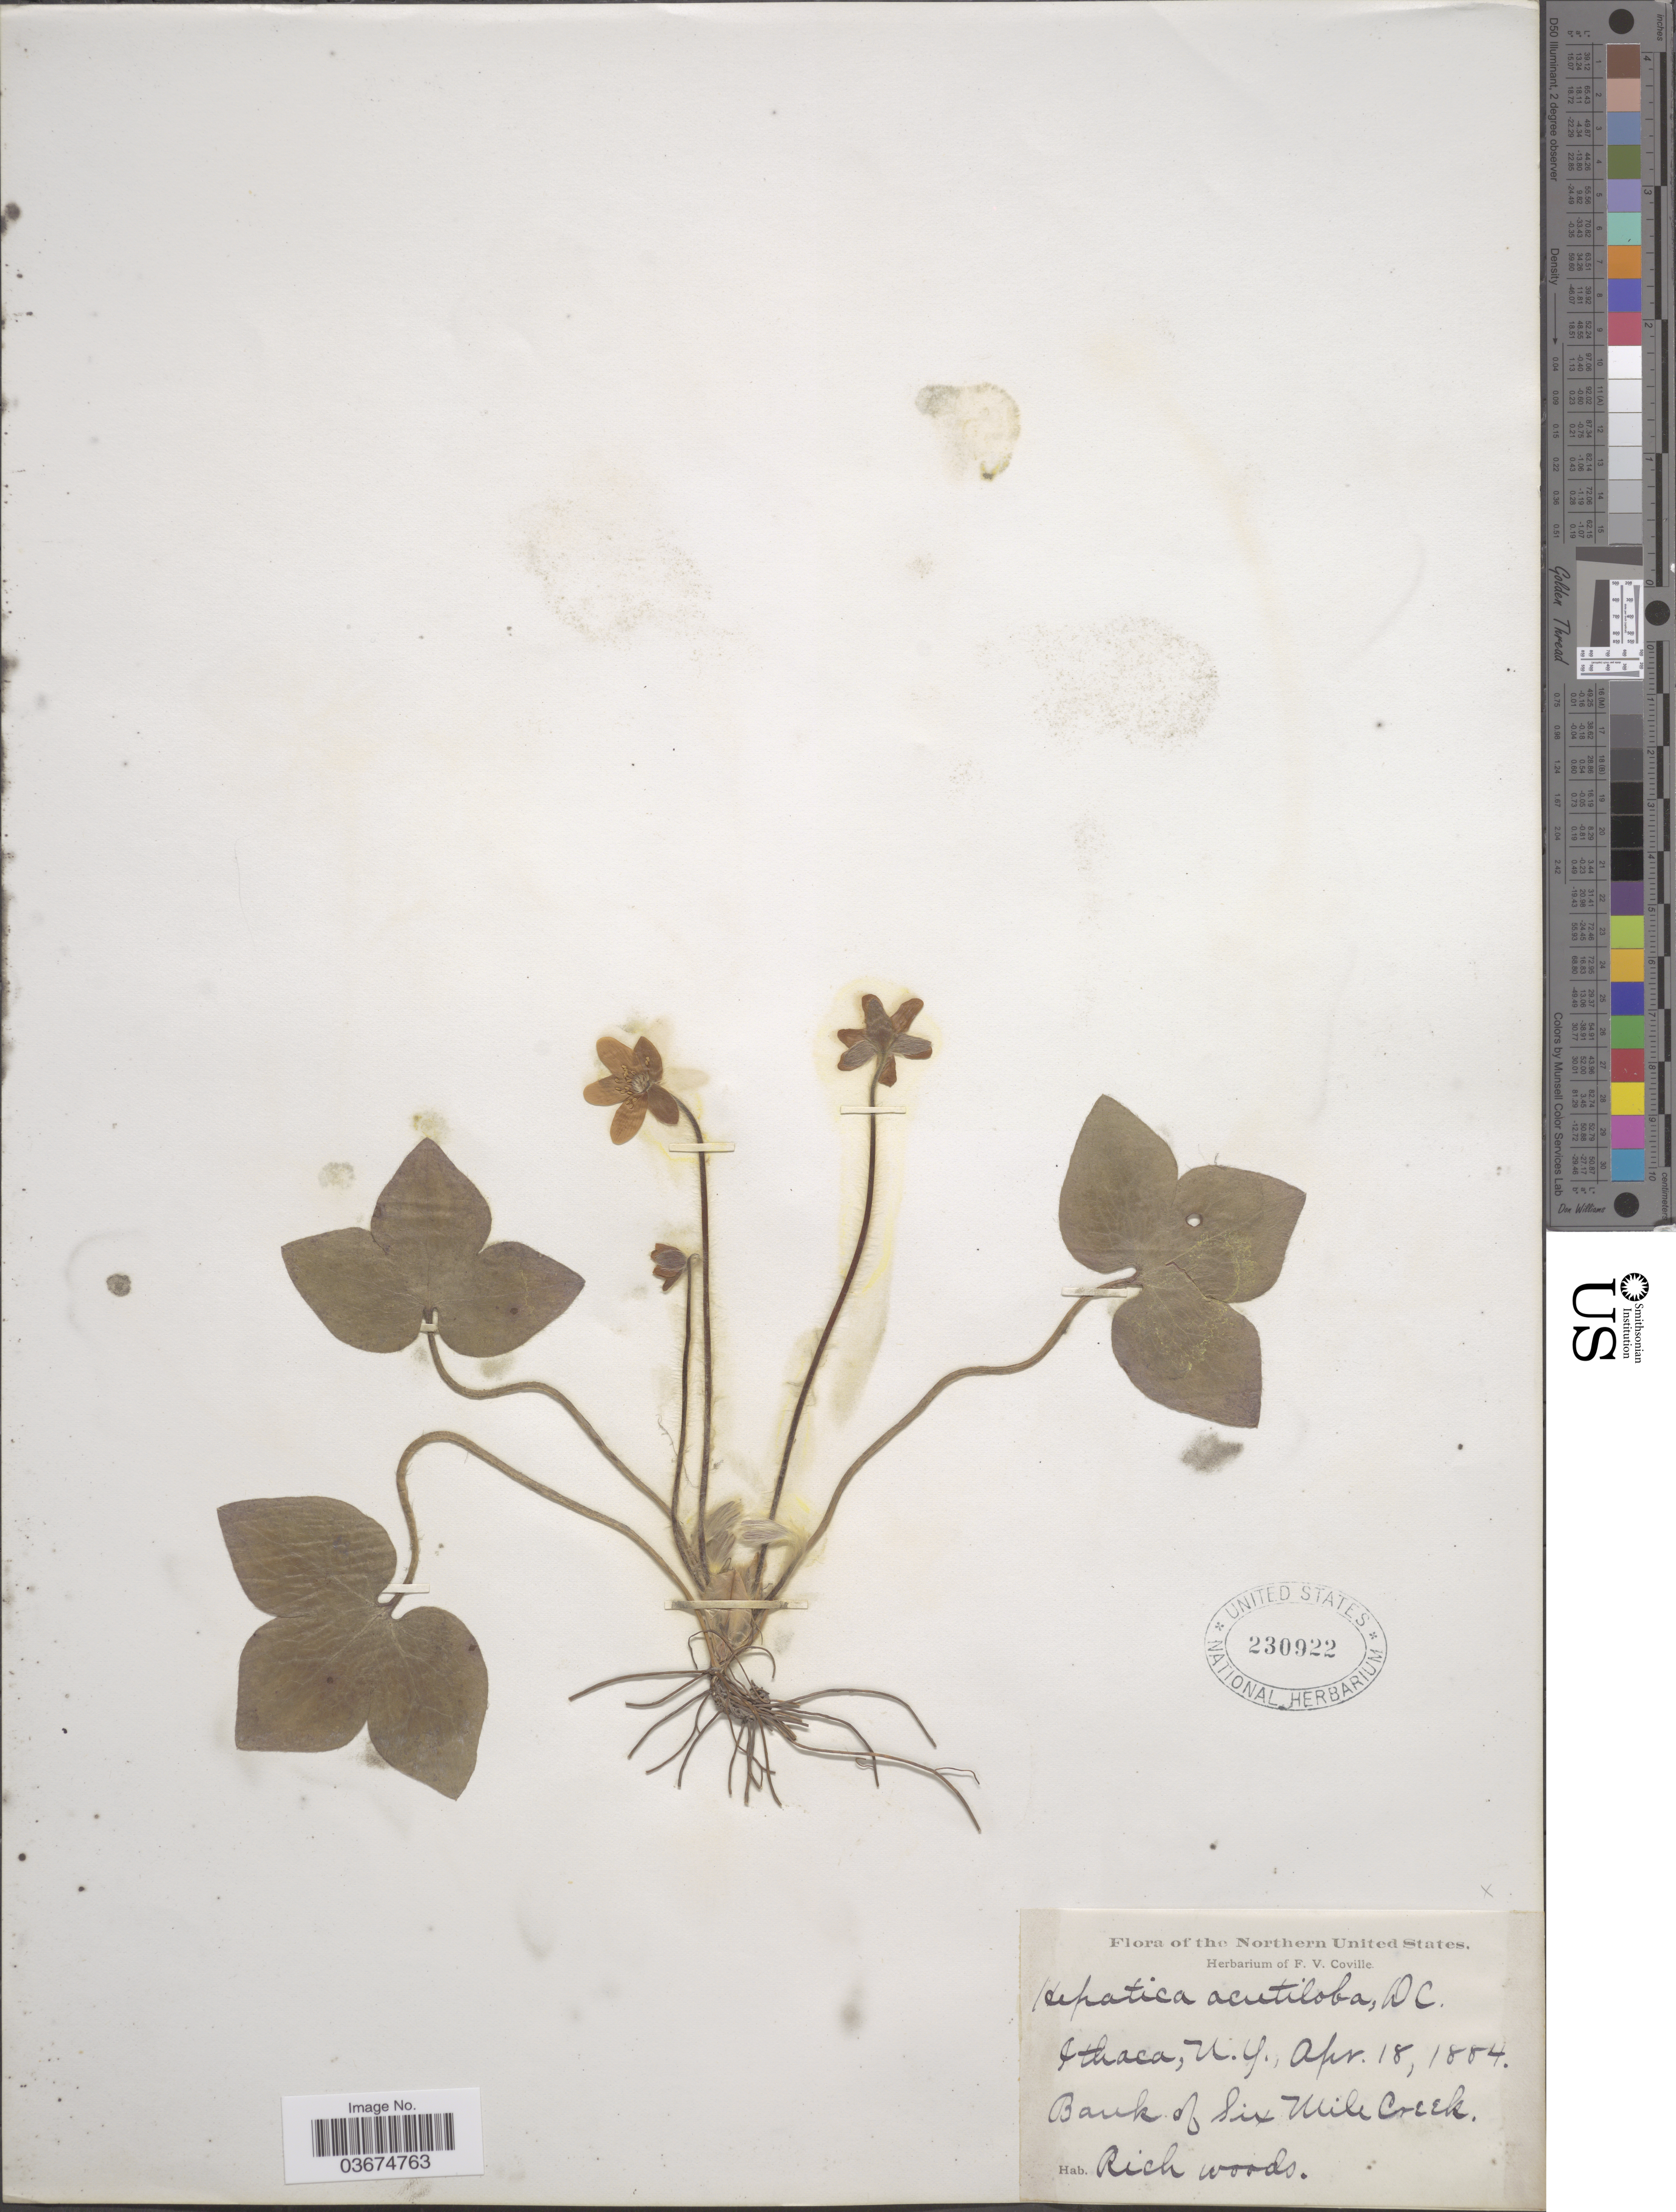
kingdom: Plantae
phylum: Tracheophyta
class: Magnoliopsida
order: Ranunculales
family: Ranunculaceae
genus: Hepatica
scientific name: Hepatica acutiloba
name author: DC.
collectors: ex herb. F. V. Coville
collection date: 1884-04-18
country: United States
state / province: New York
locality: Northern United States. Ithaca. Banks of Six Mile Creek.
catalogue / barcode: US 230922